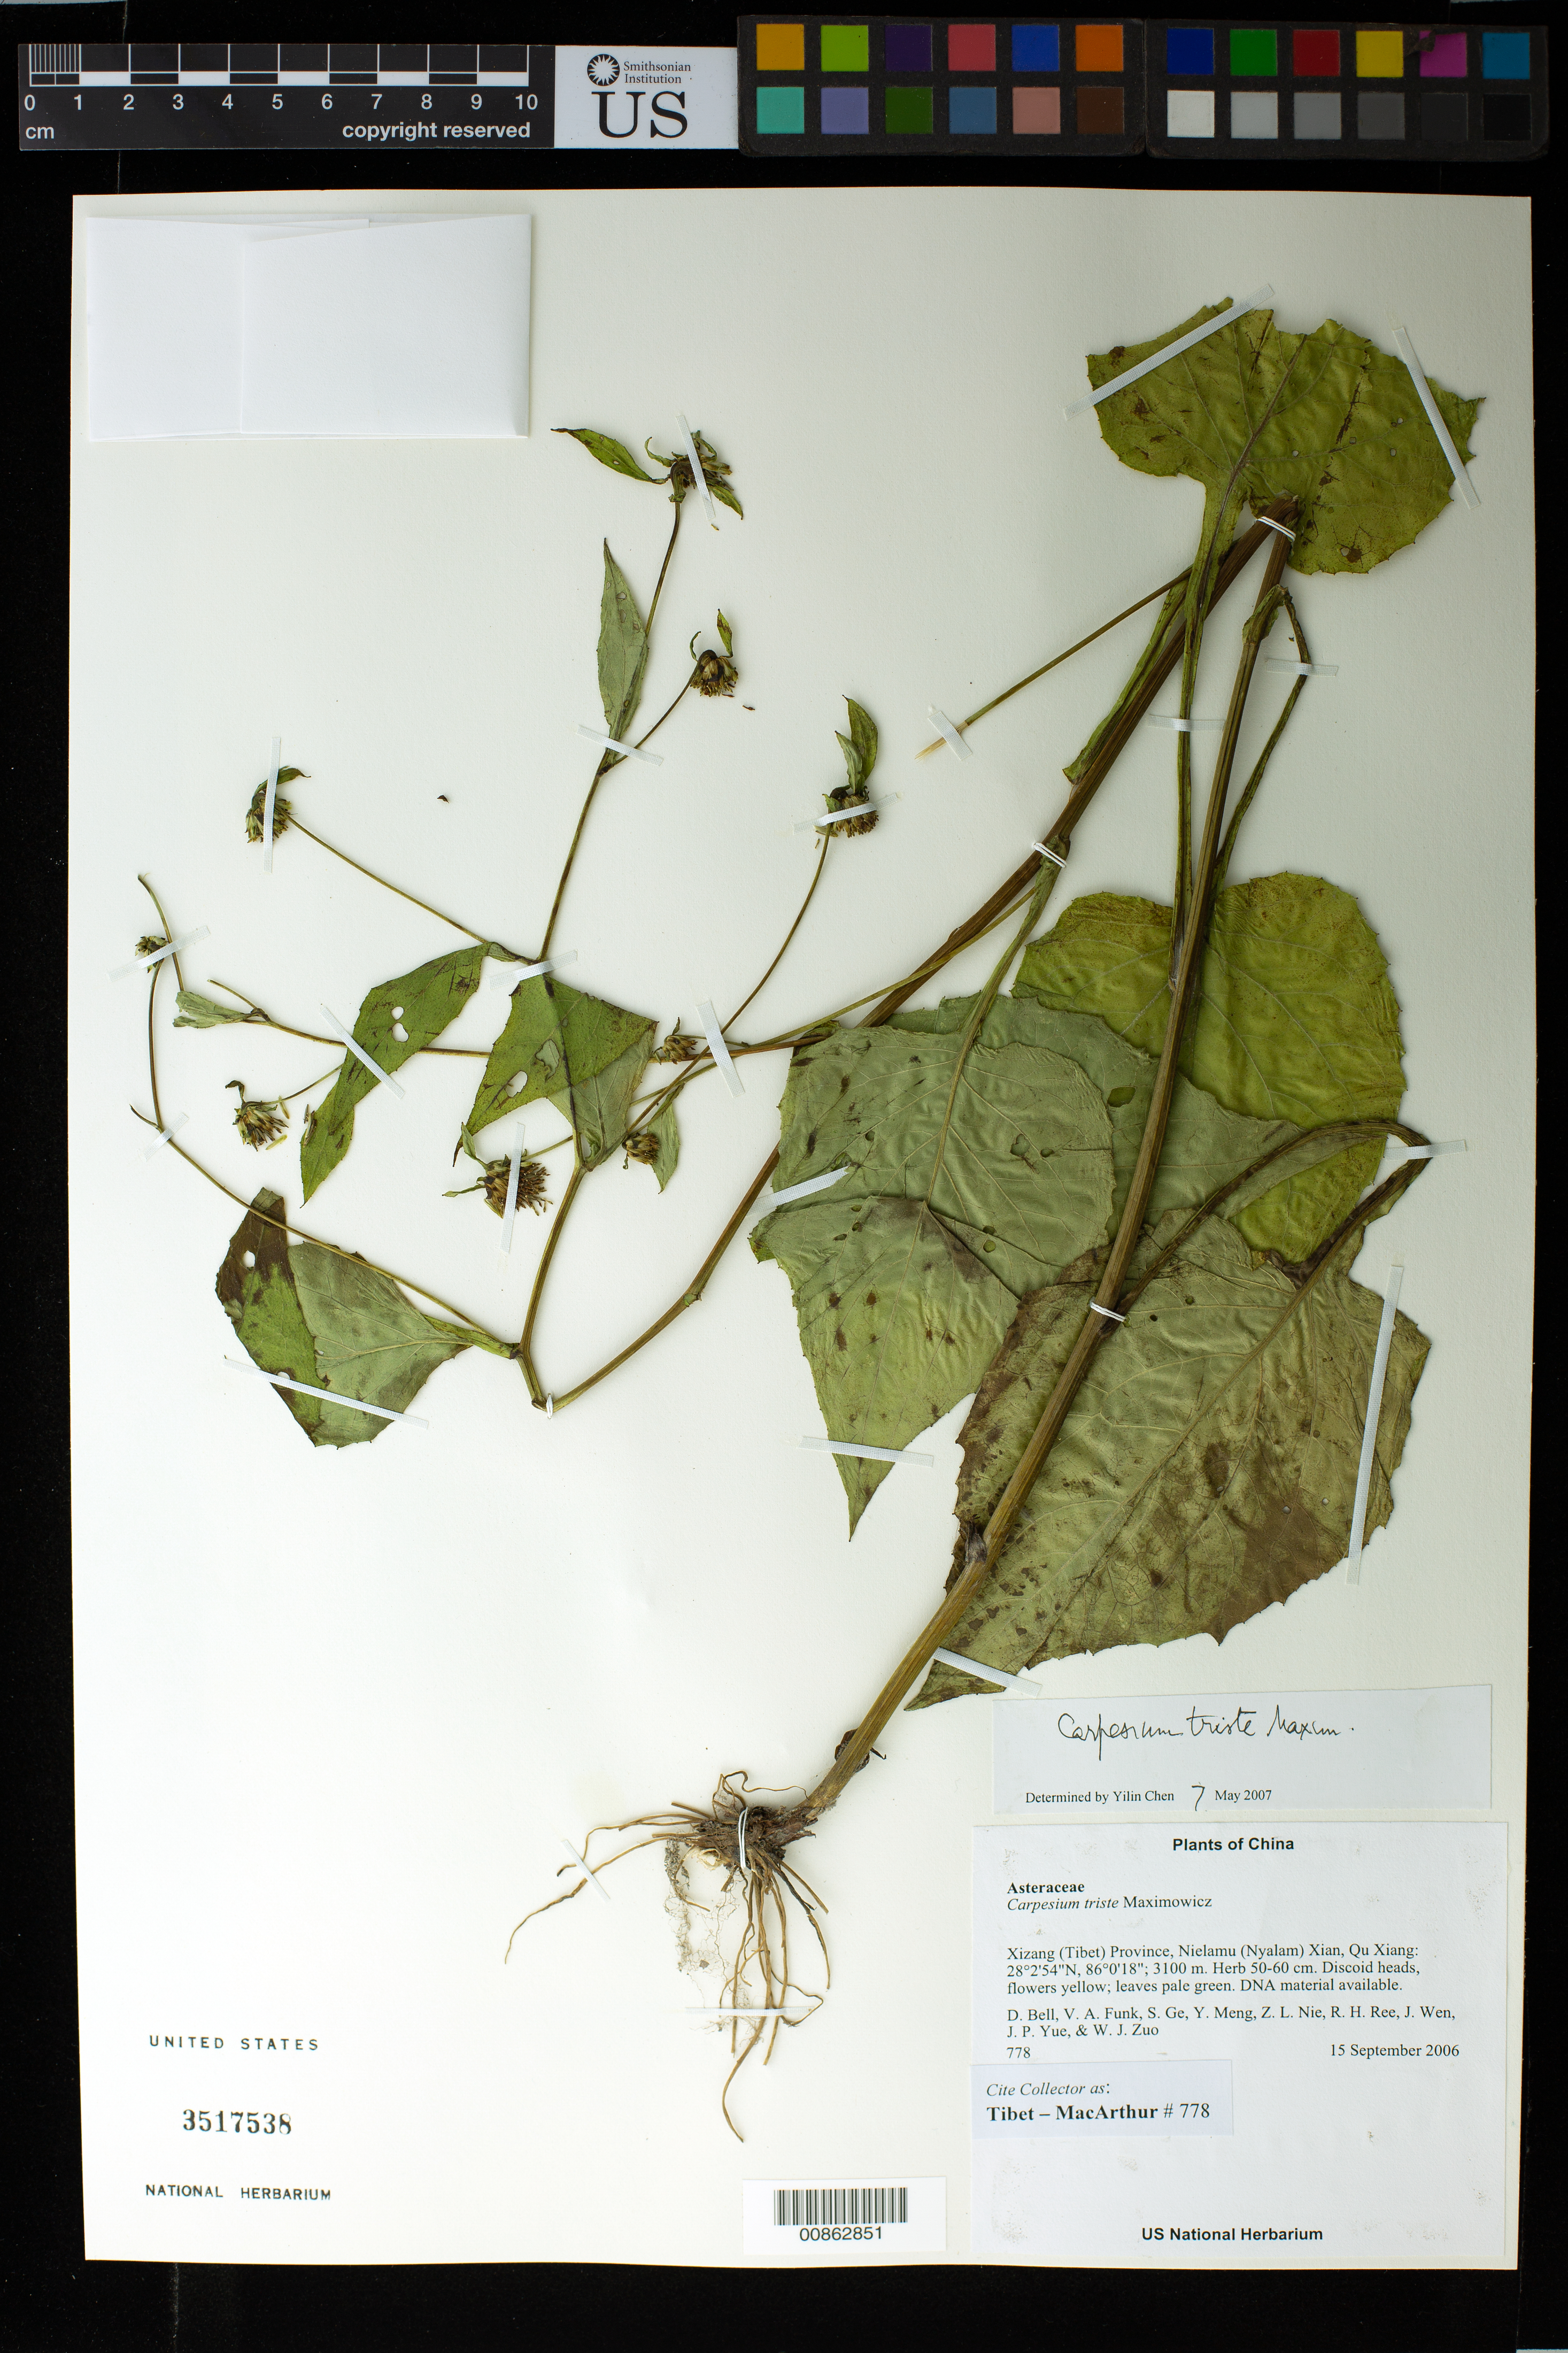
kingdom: Plantae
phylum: Tracheophyta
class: Magnoliopsida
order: Asterales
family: Asteraceae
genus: Carpesium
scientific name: Carpesium triste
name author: Maxim.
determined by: Yilin Chen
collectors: Tibet-MacArthur, D. A. Bell, V. Funk, S. Ge, Y. Meng, Z. Nie, R. Ree, J. Wen, J. Yue & W. Zuo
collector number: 778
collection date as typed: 15 Sep 2006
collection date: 2006-09-15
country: China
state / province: Xizang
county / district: Nielamu (Nyalam) Xian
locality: Qu Xiang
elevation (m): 3100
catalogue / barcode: US 3517538